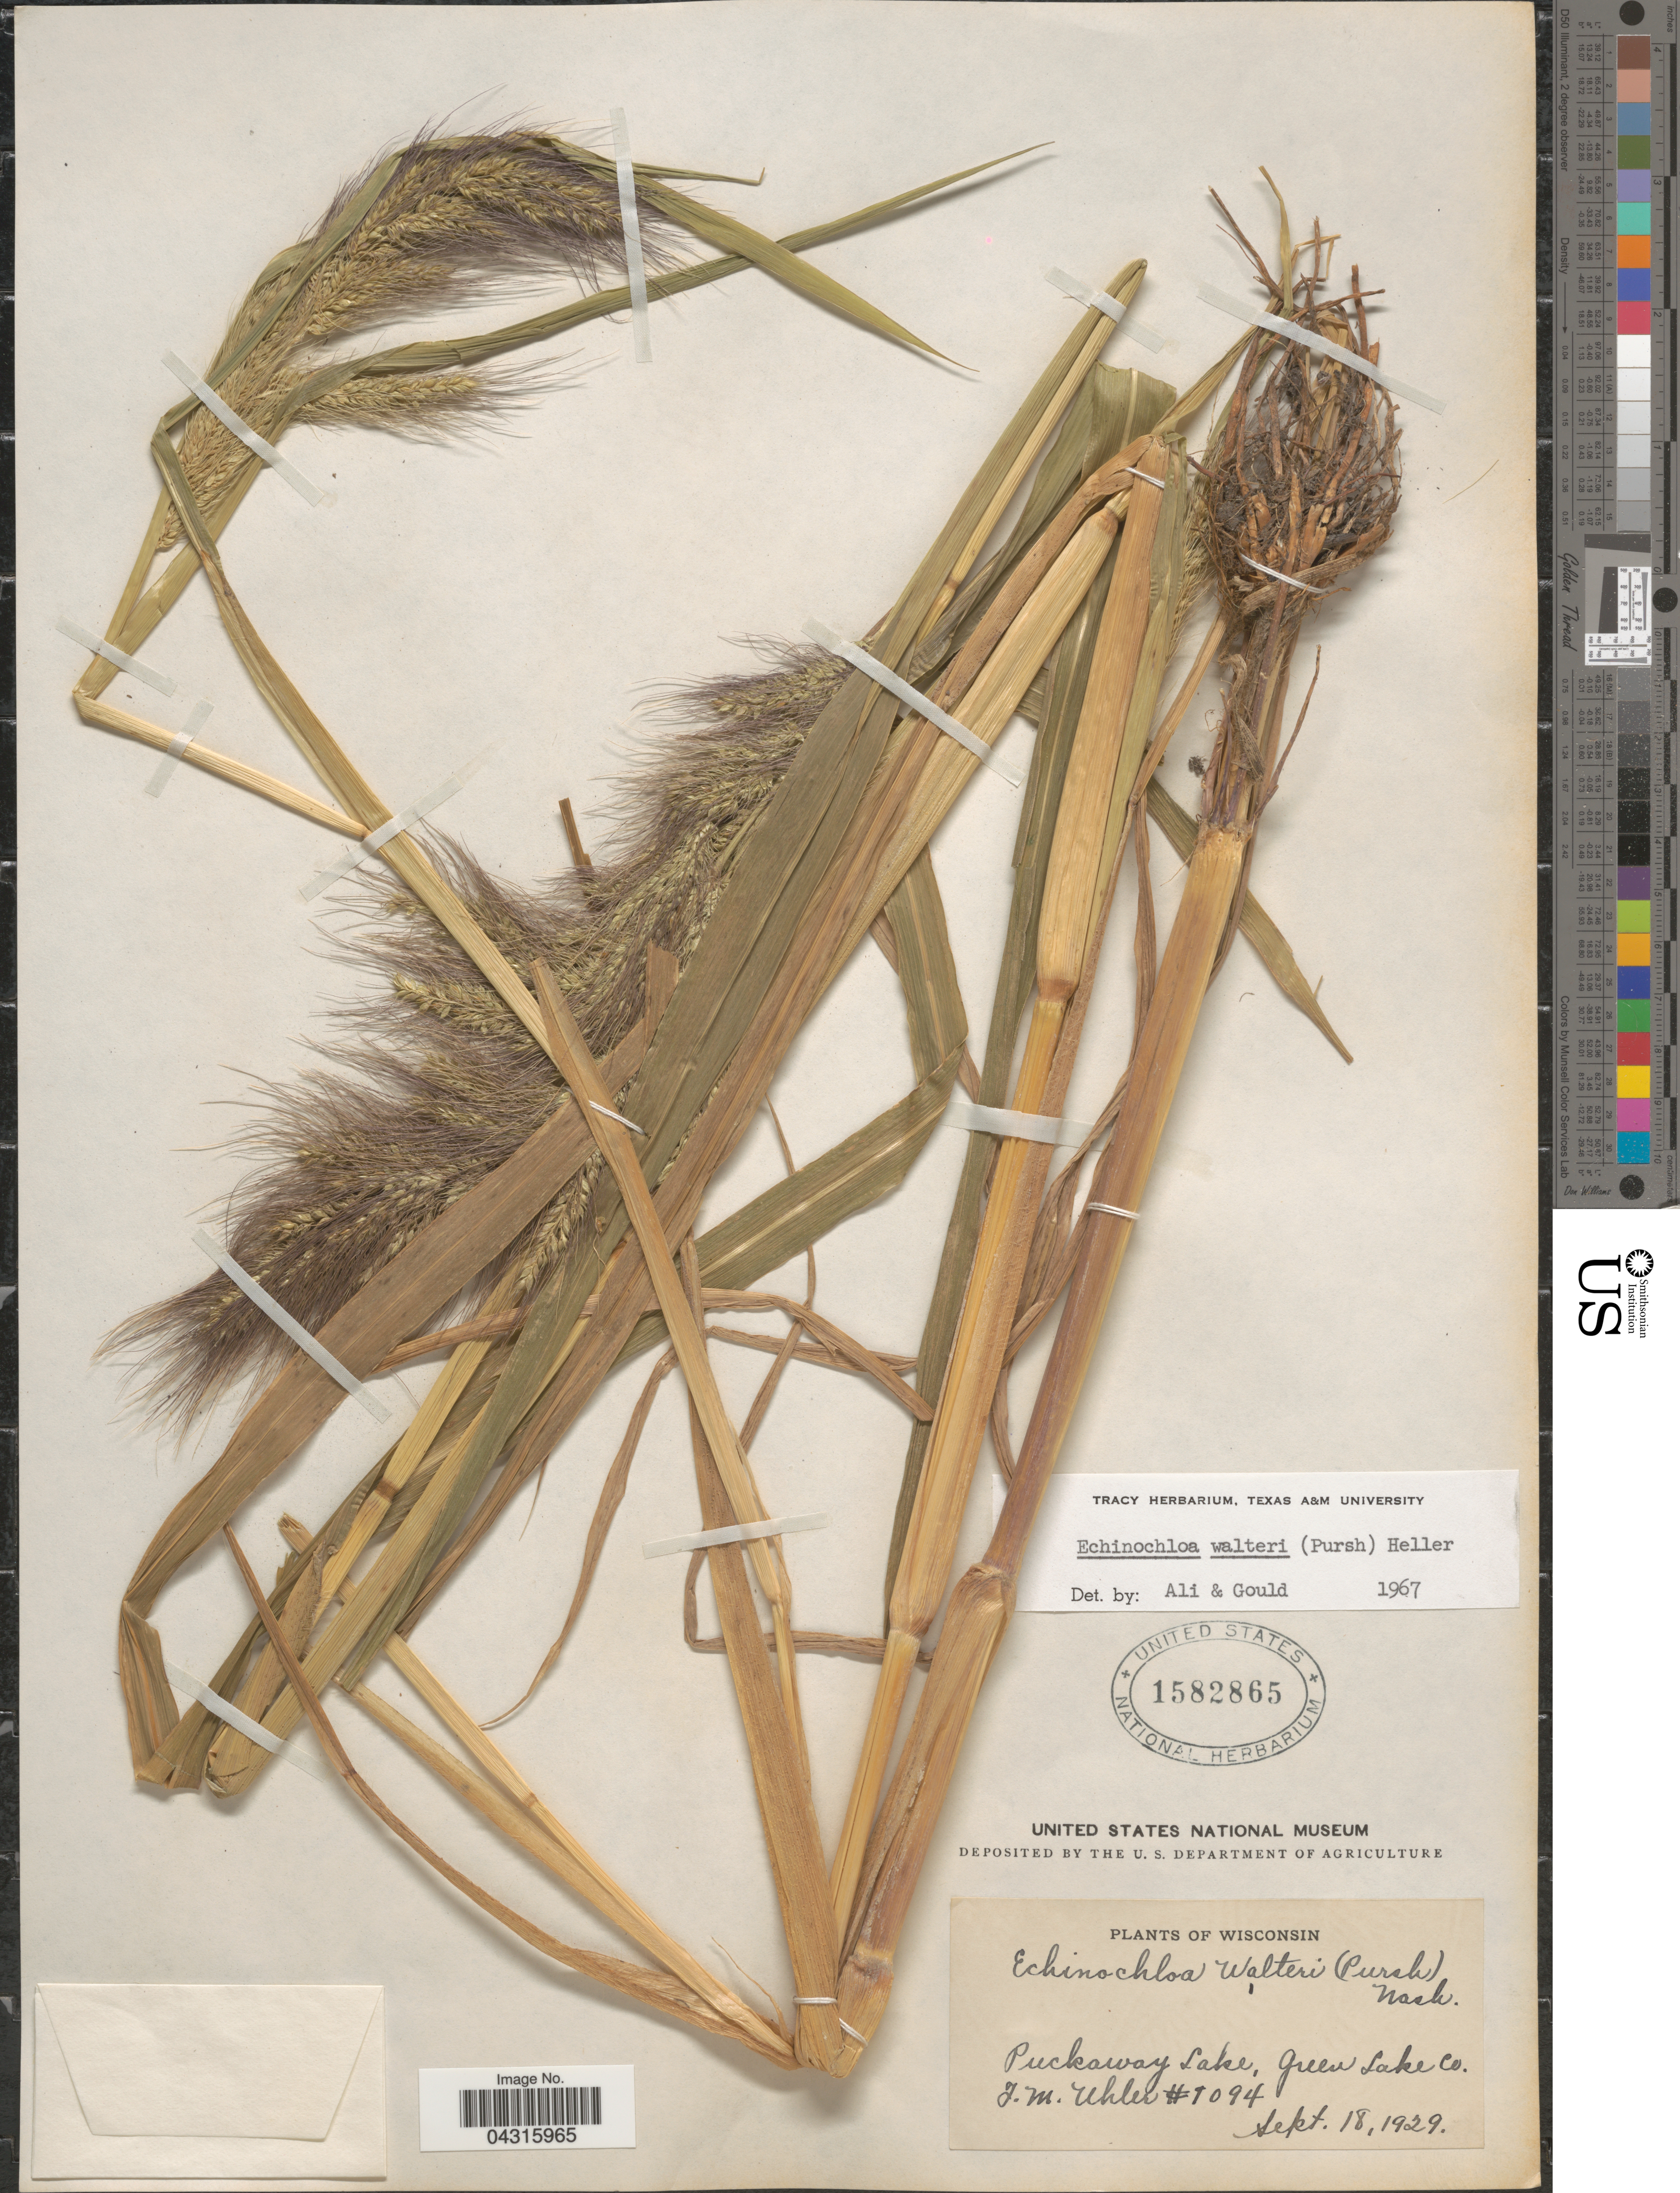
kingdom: Plantae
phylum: Tracheophyta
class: Liliopsida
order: Poales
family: Poaceae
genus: Echinochloa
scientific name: Echinochloa walteri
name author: (Pursh) A. Heller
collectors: F. M. Uhler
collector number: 1094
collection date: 1929-09-18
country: United States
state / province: Wisconsin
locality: Puckaway Lake, Green Lake Co.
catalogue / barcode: US 1582865